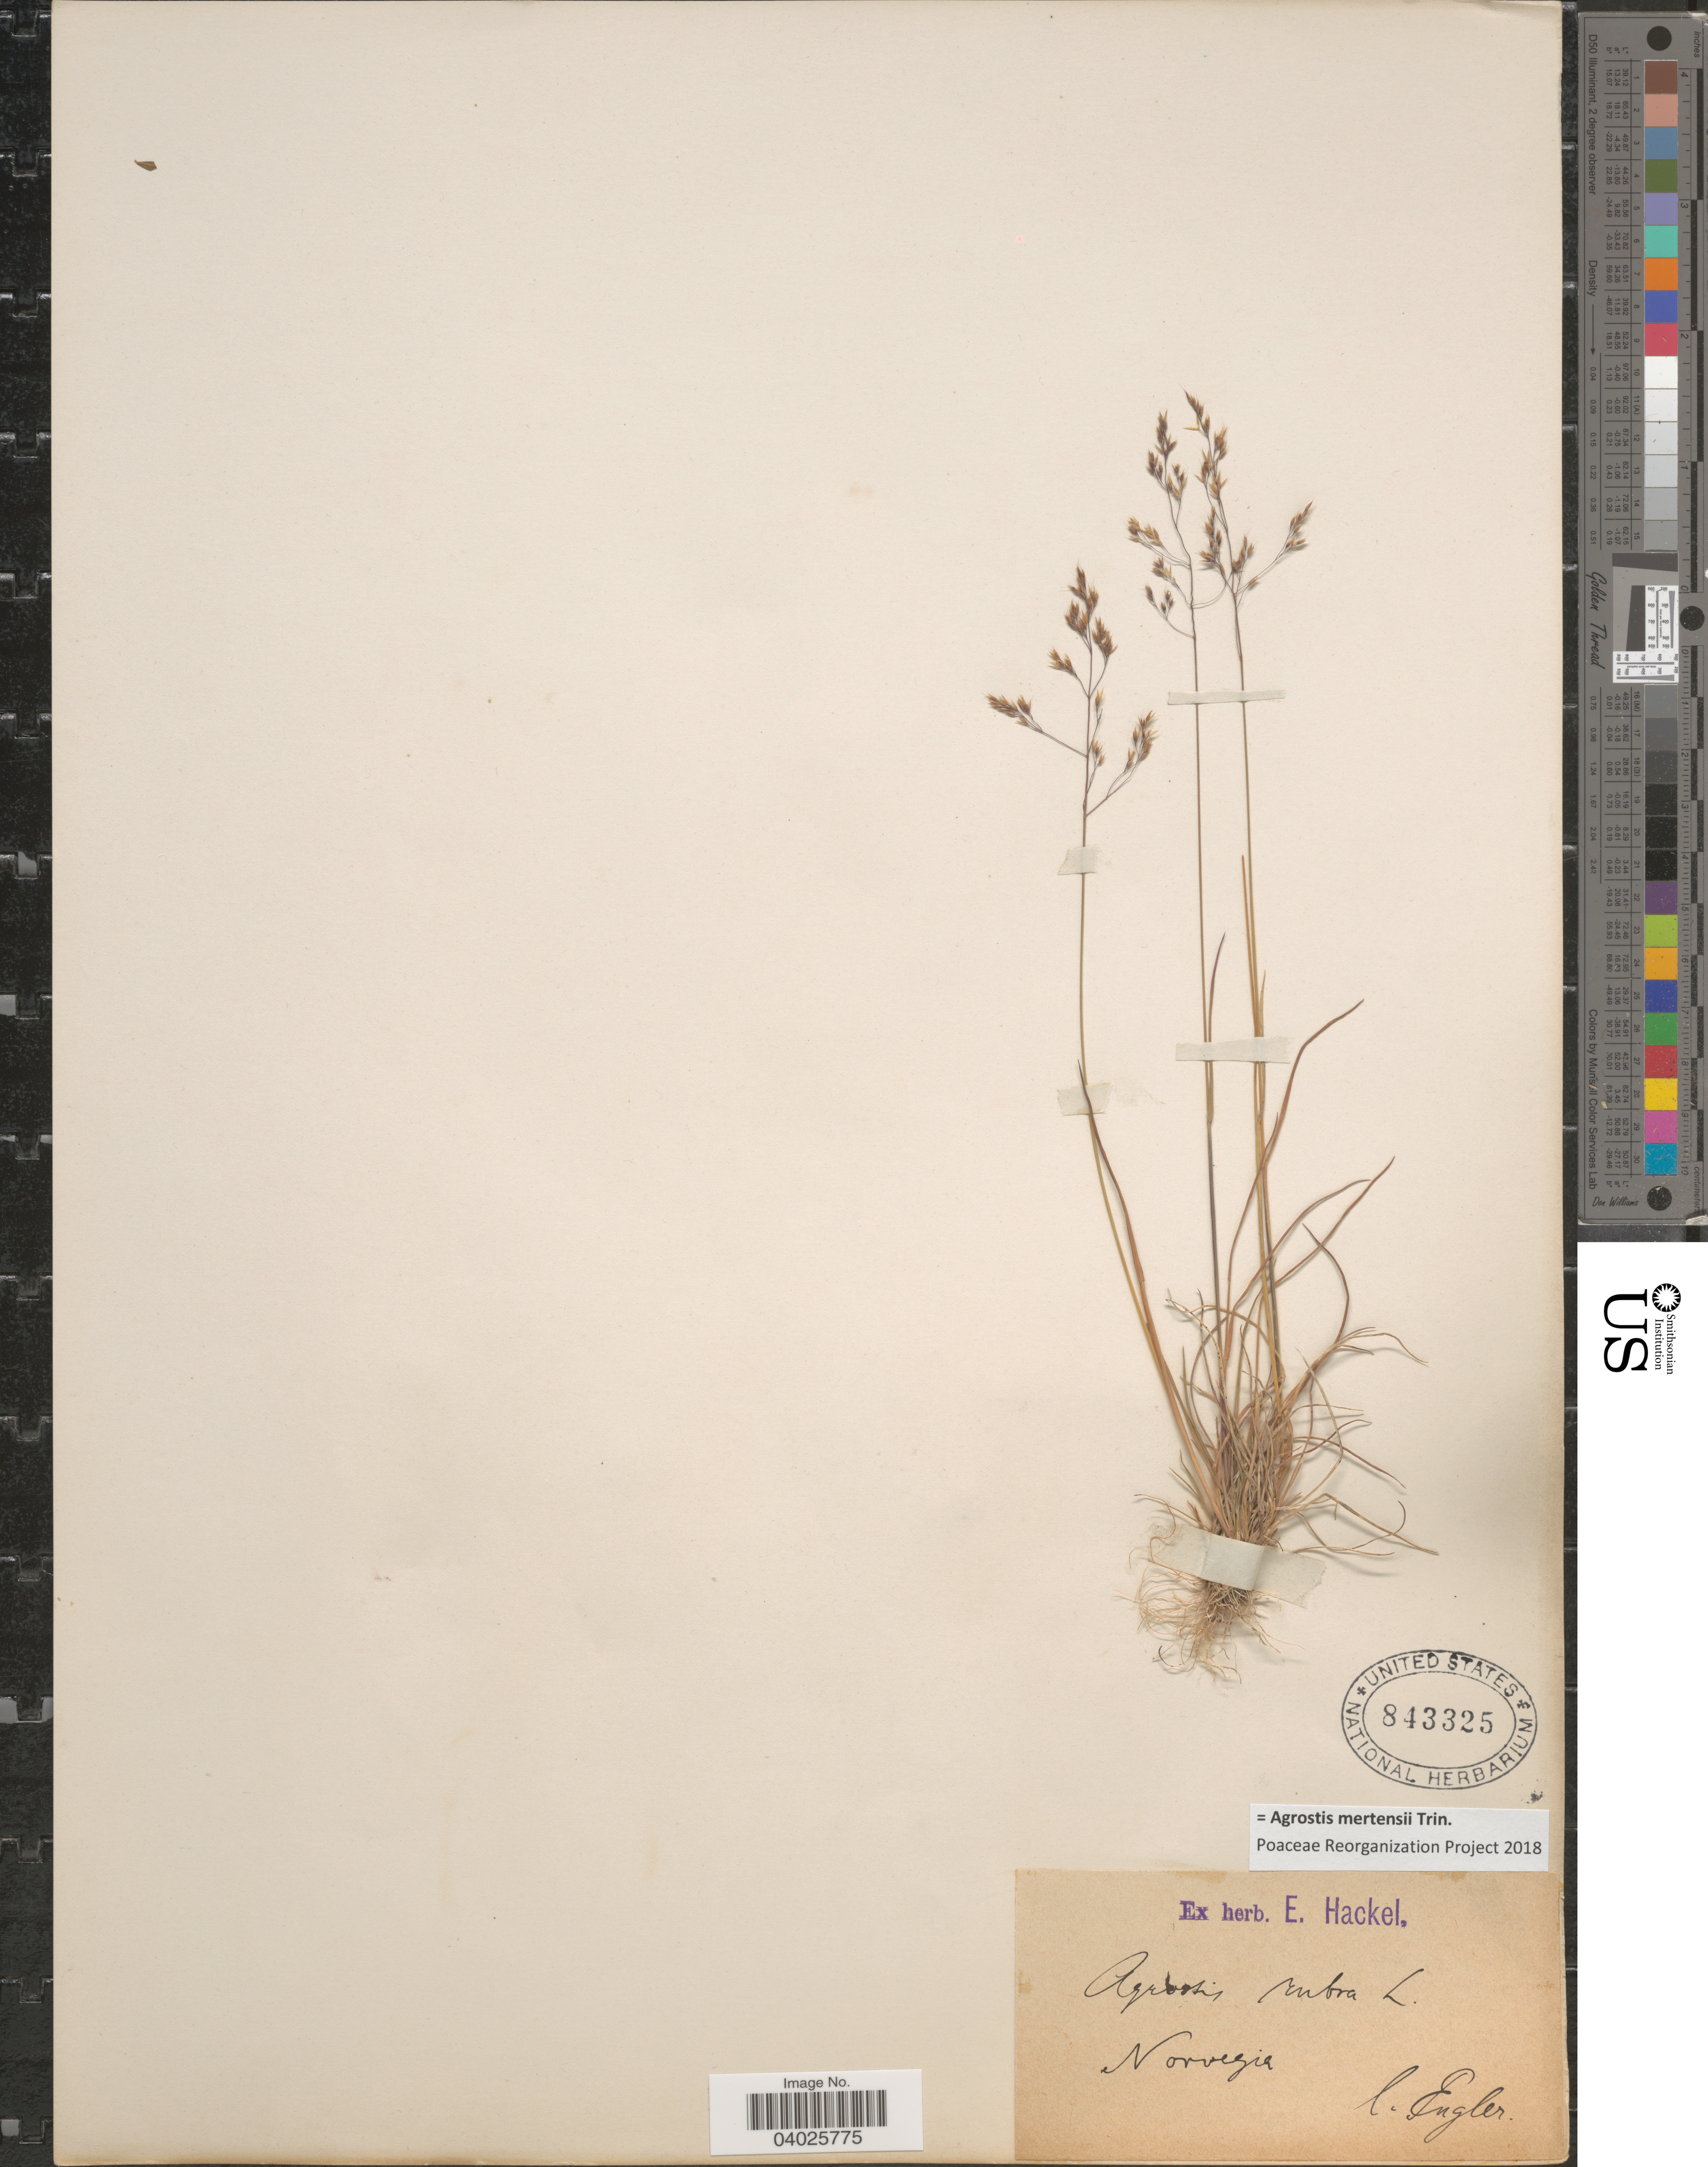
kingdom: Plantae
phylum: Tracheophyta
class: Liliopsida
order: Poales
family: Poaceae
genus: Agrostis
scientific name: Agrostis mertensii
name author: Trin.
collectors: Engler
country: Norway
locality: Norvegia.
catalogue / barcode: US 843325